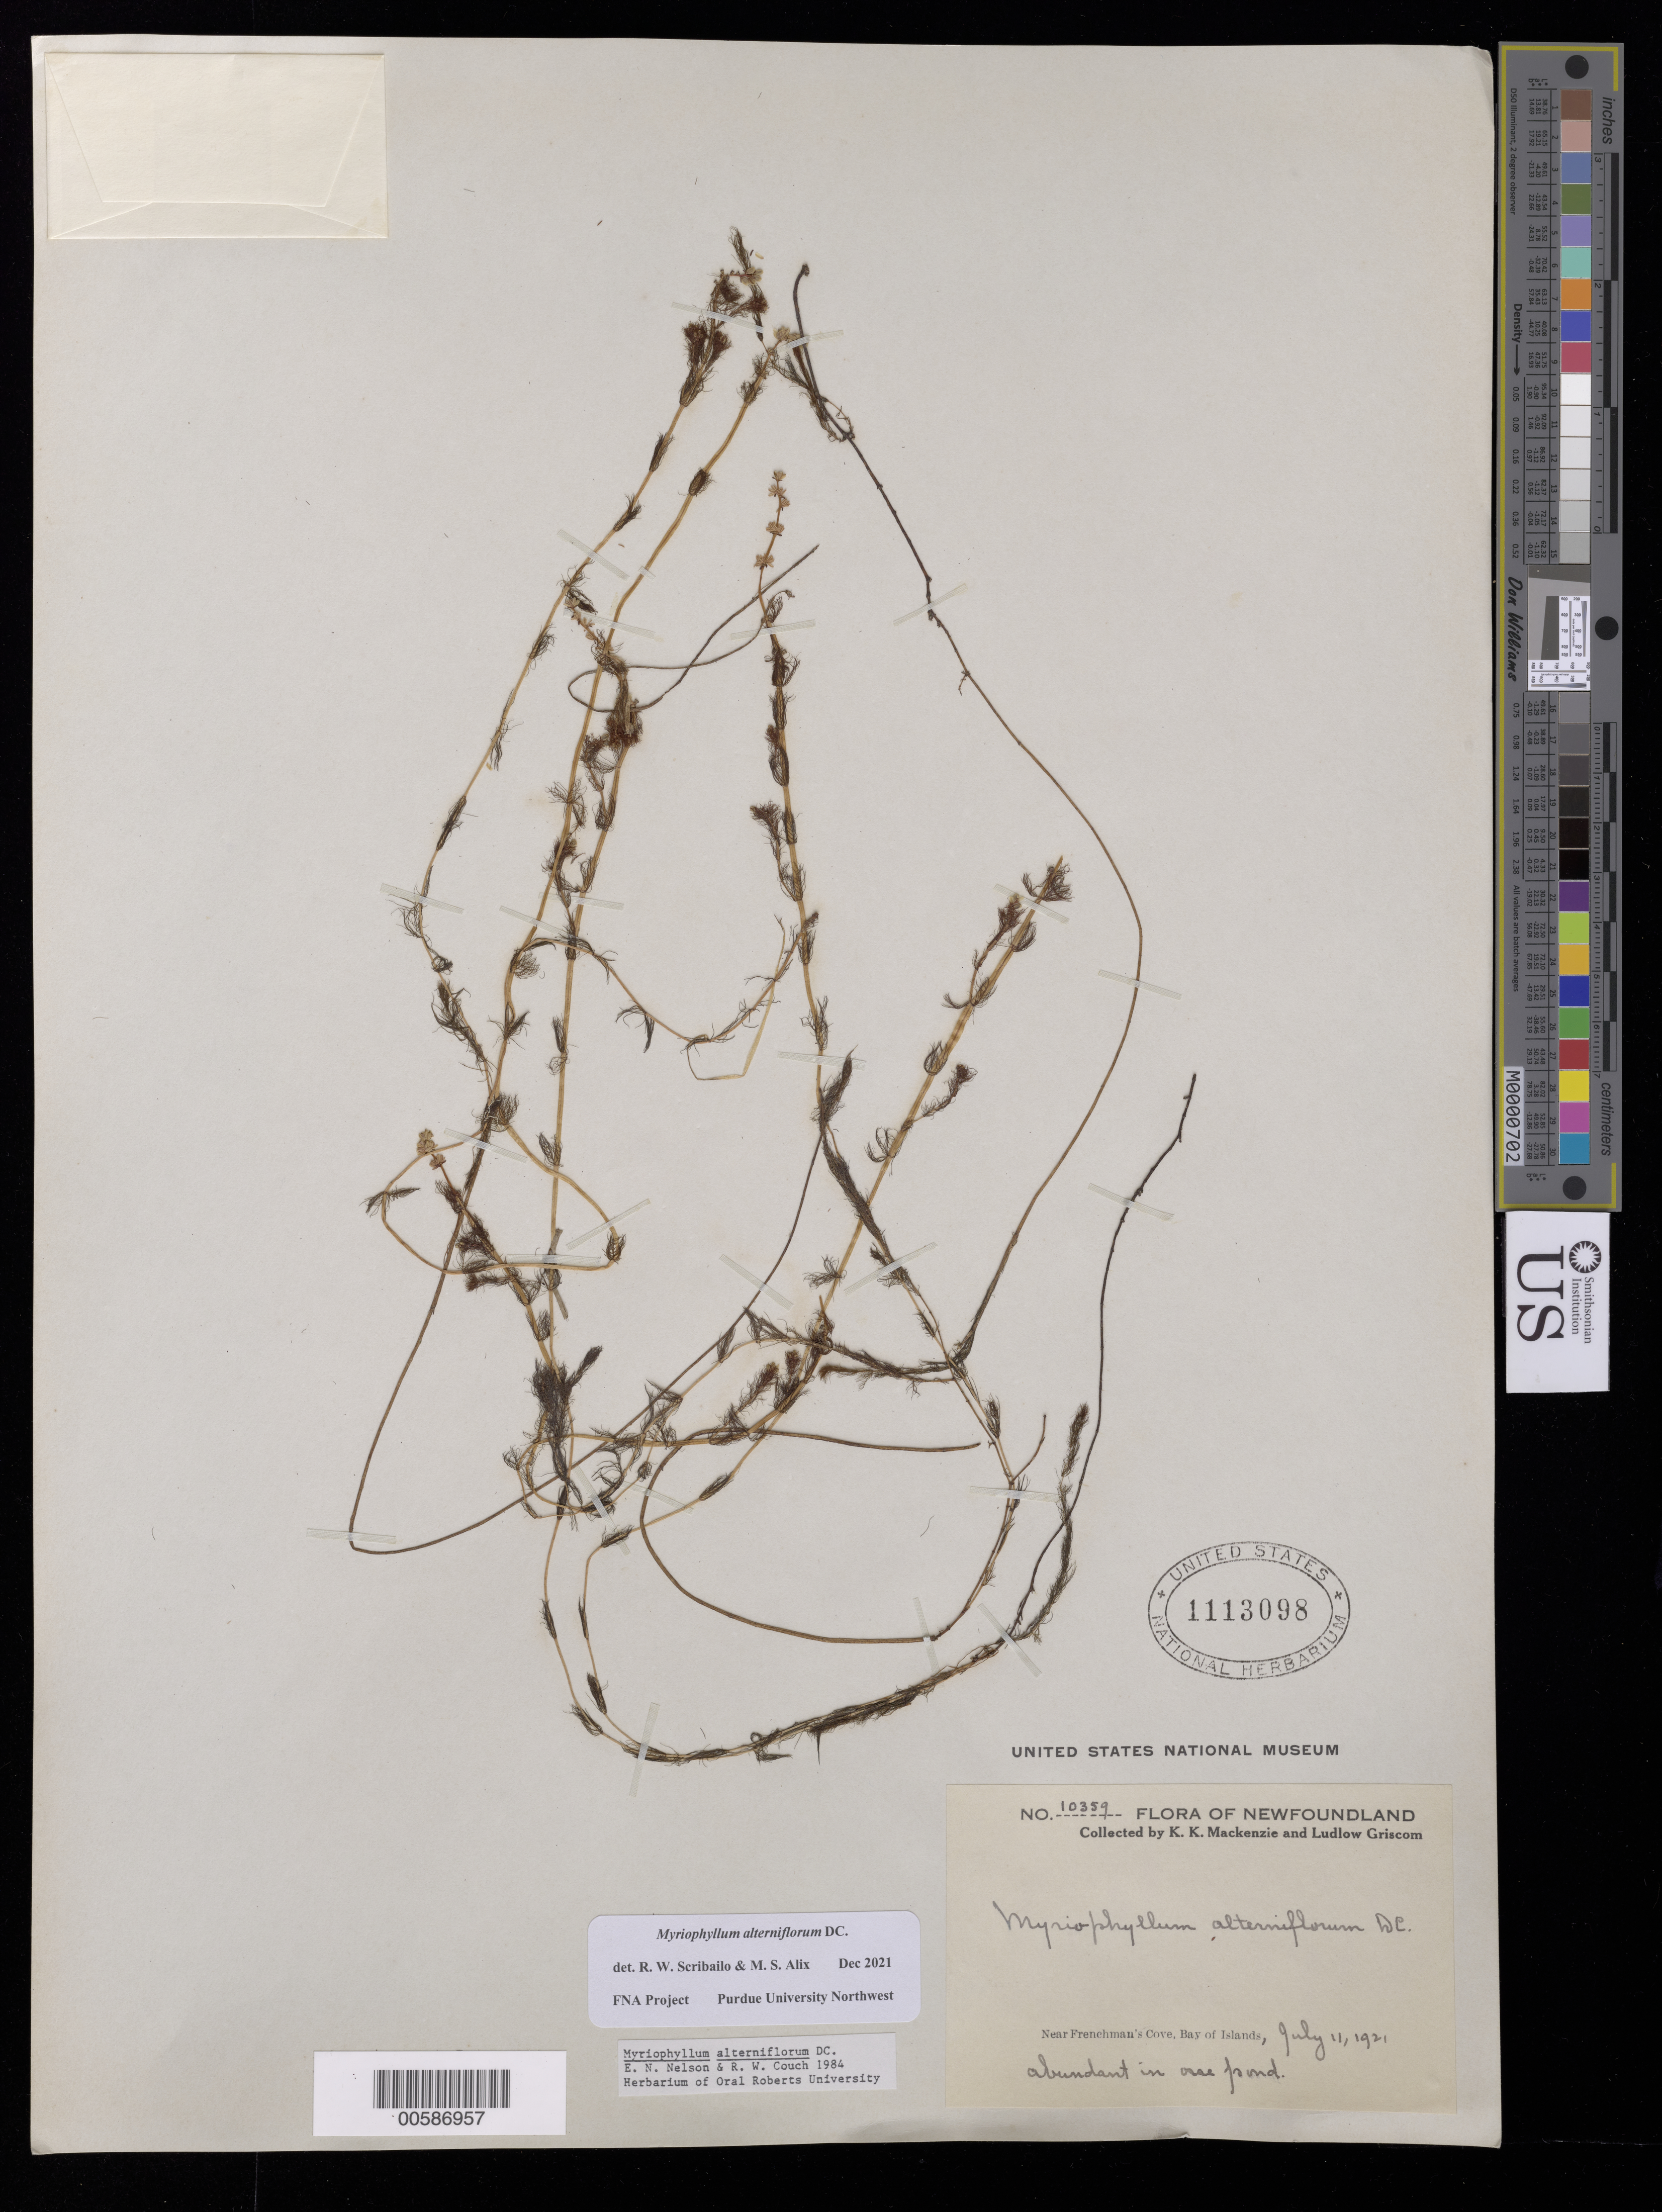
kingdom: Plantae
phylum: Tracheophyta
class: Magnoliopsida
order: Saxifragales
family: Haloragaceae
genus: Myriophyllum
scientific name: Myriophyllum alterniflorum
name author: DC.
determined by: Scribailo, R. W.; Alix, M. S.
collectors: K. K. Mackenzie & L. Griscom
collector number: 10359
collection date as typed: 11 Jul 1921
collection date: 1921-07-11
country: Canada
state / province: Newfoundland and Labrador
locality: Near Frenchman's Cove, Bay of Island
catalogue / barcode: US 1113098